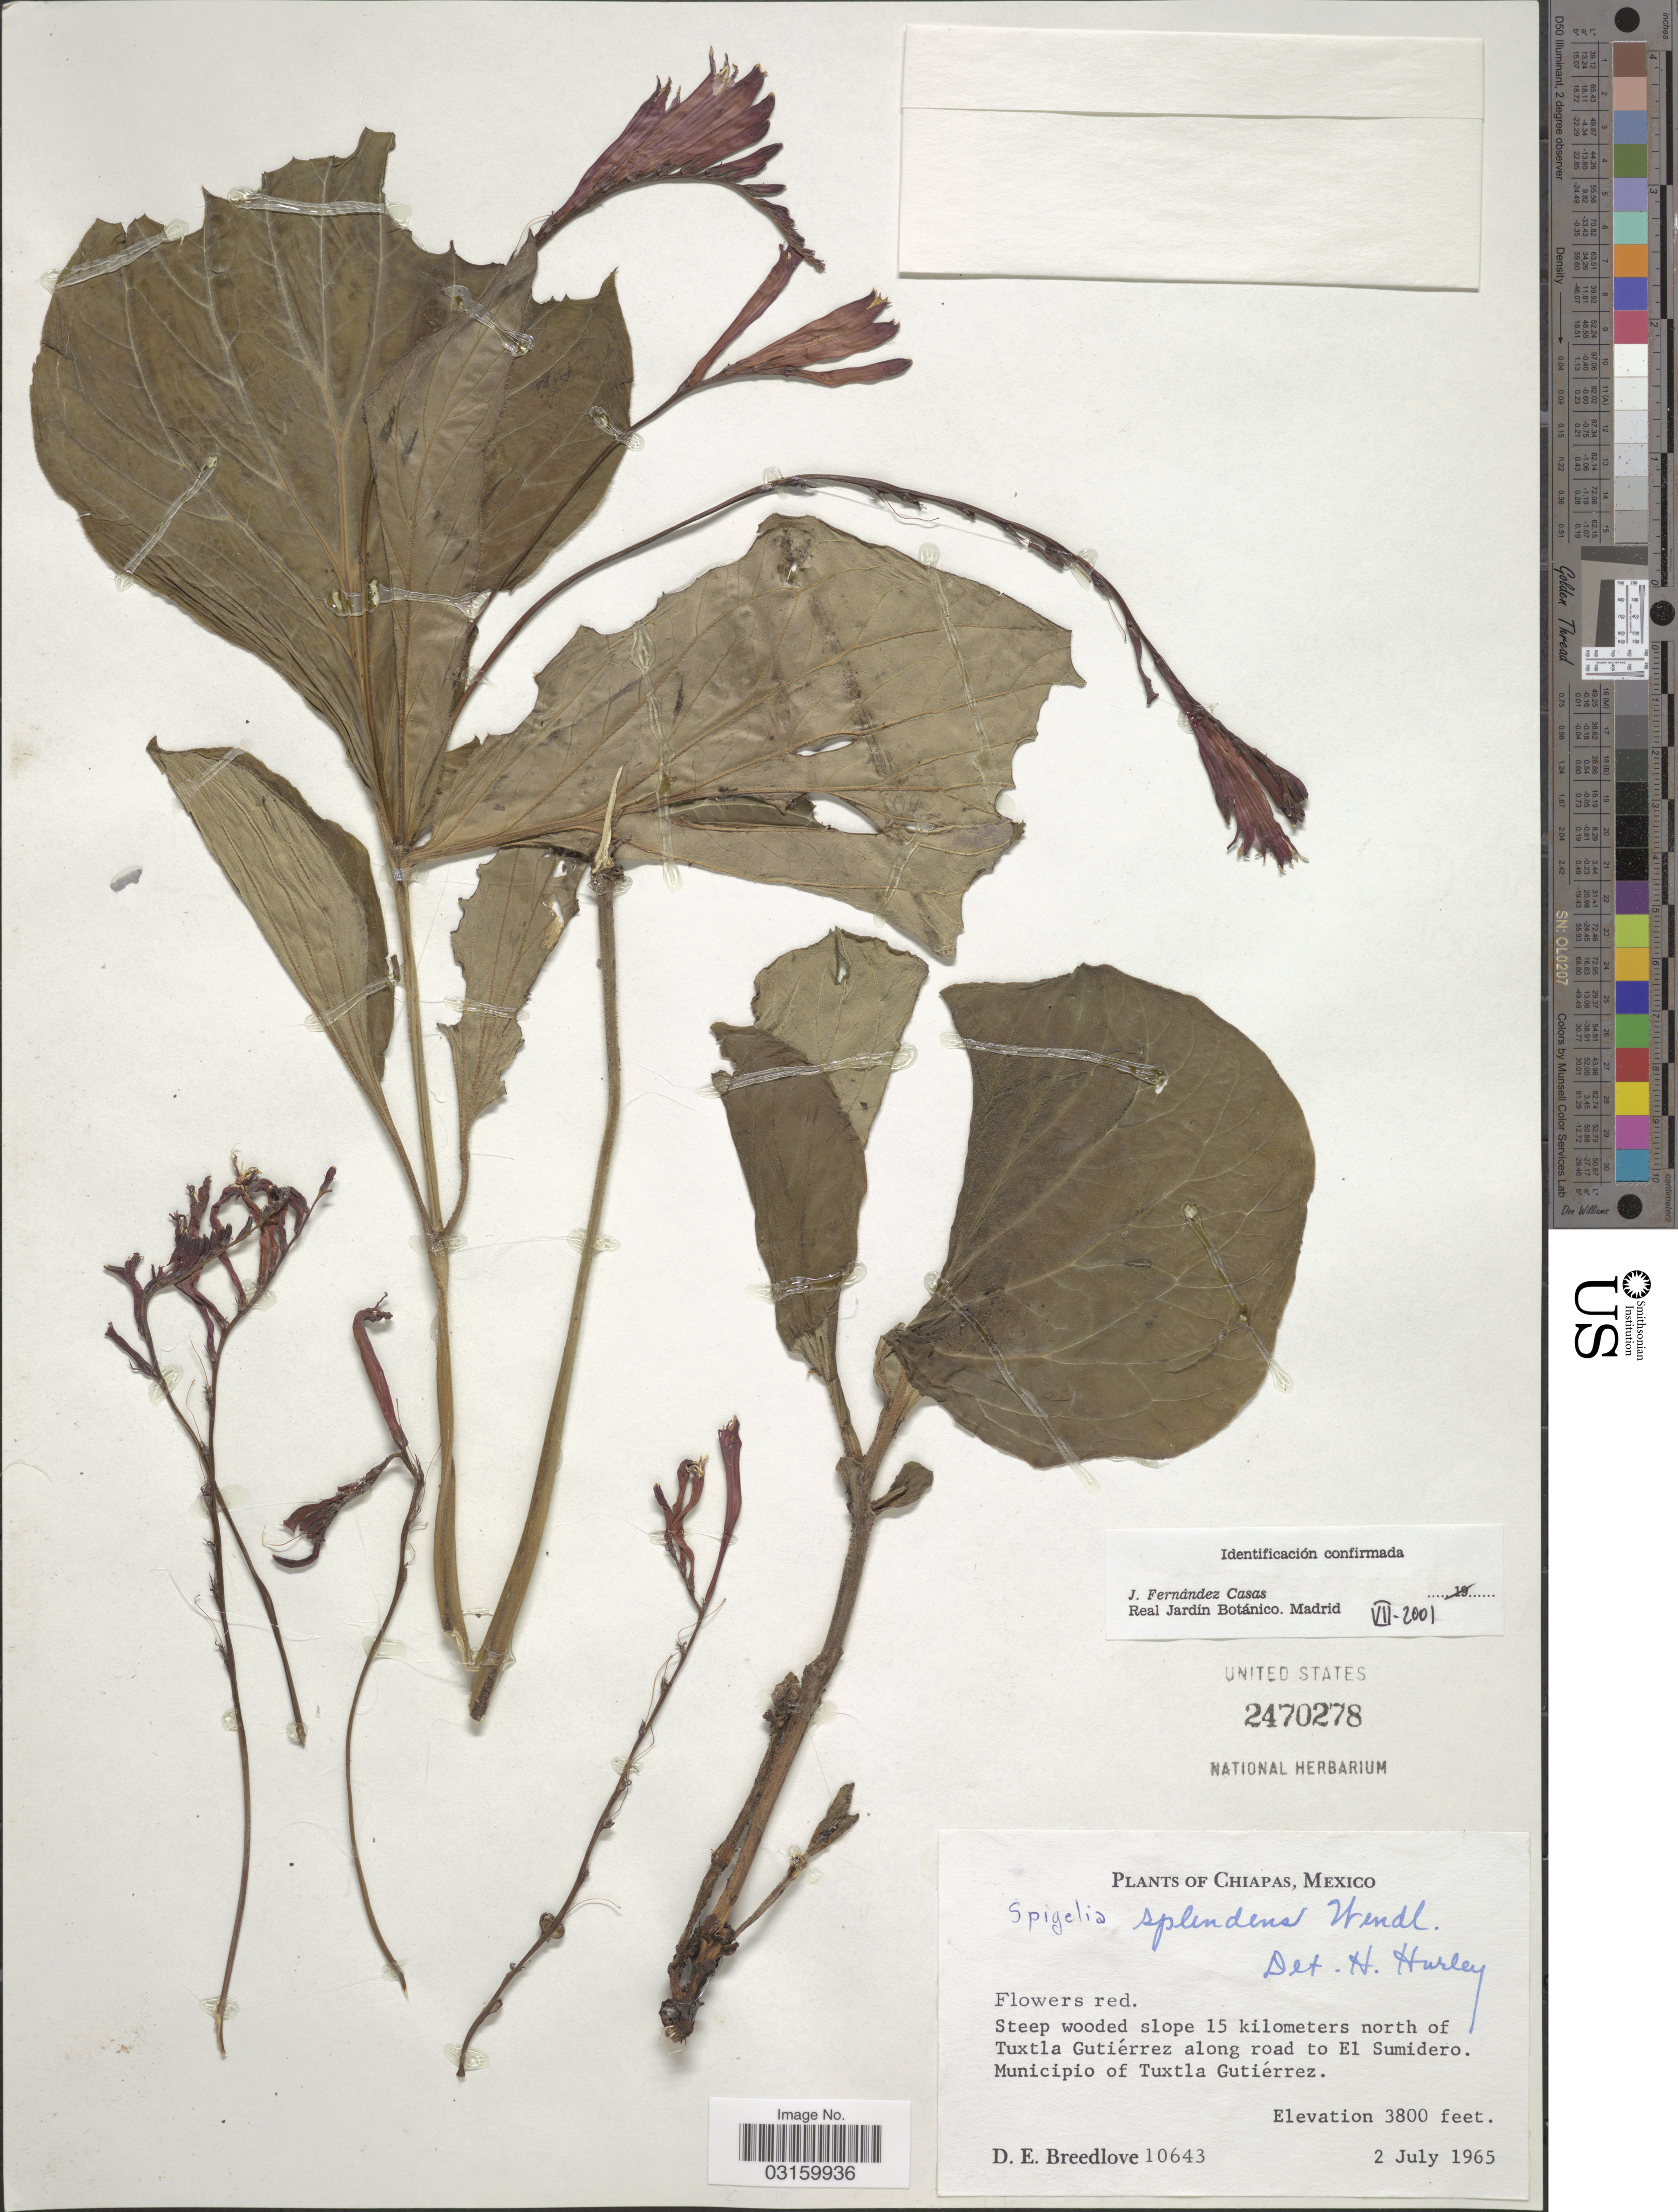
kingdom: Plantae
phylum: Tracheophyta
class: Magnoliopsida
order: Gentianales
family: Loganiaceae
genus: Spigelia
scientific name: Spigelia splendens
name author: H. Wendl. ex Hook.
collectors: D. E. Breedlove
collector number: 10643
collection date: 1965-07-02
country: Mexico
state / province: Chiapas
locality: Steep wooded slope 15 kilometers north of Tuxtla Gutiérrez along road to El Sumidero. Municipio of Tuxtla Gutiérrez.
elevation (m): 1158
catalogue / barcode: US 2470278